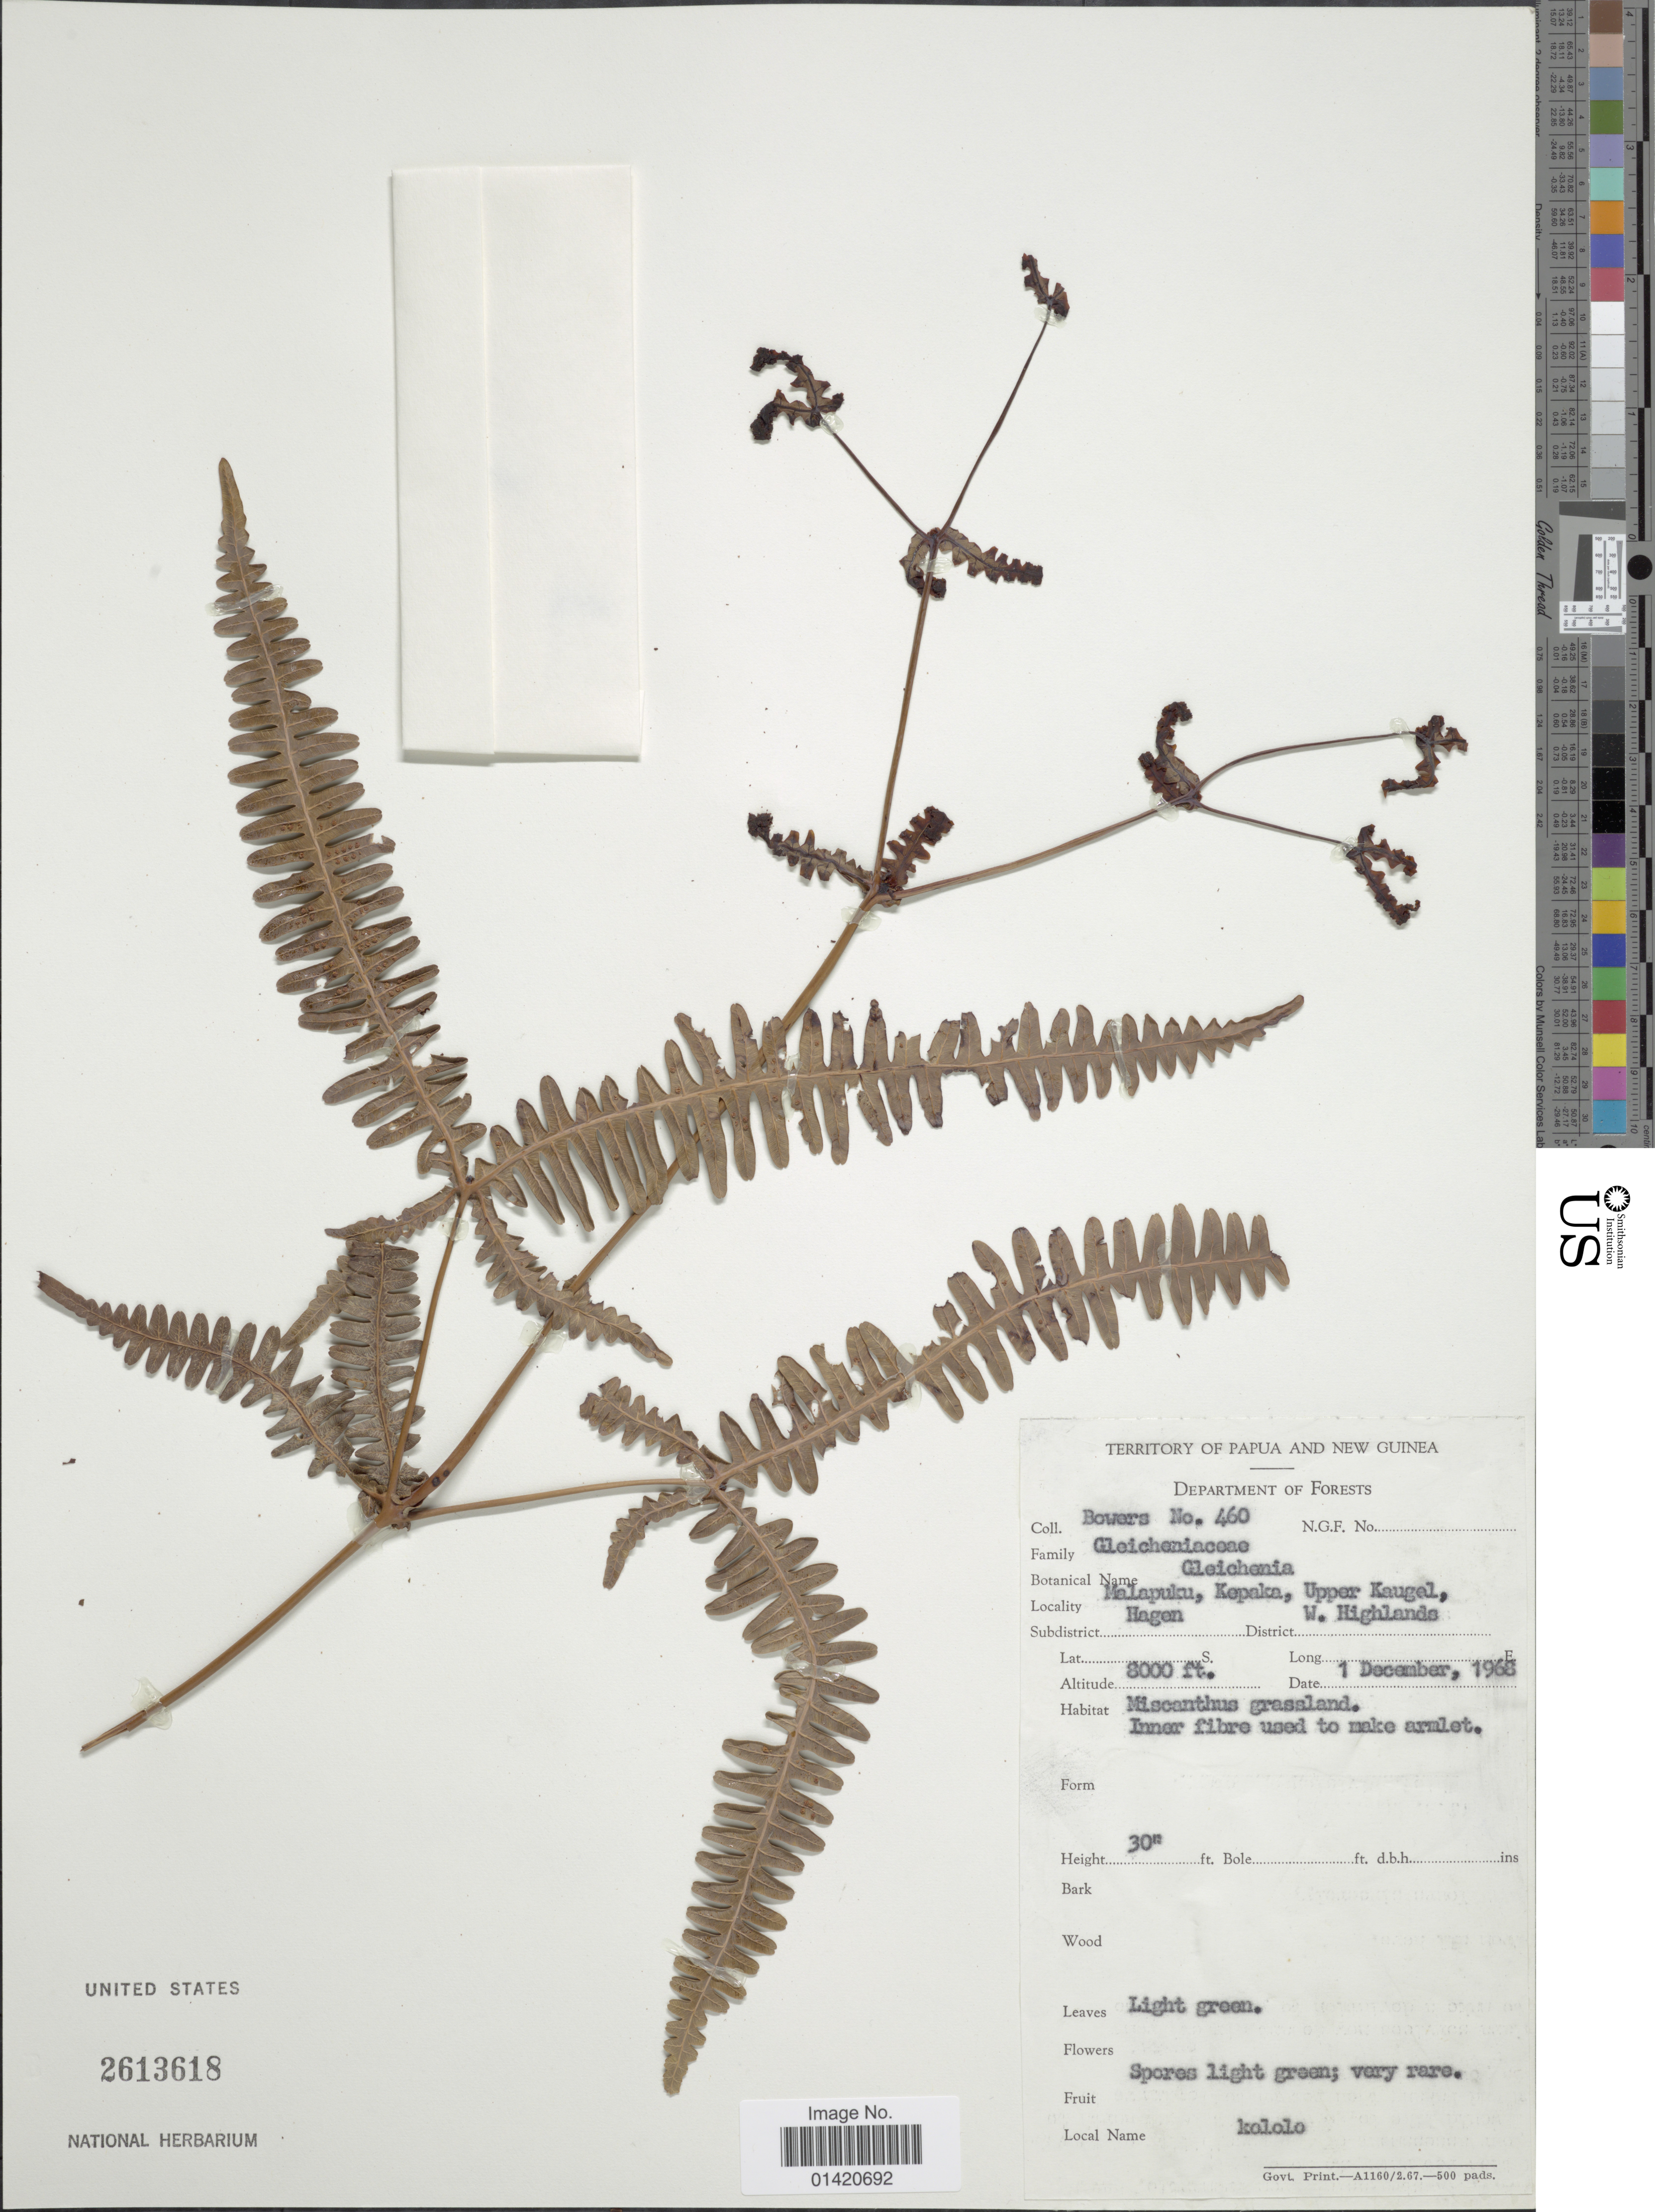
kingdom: Plantae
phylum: Tracheophyta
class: Polypodiopsida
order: Gleicheniales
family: Gleicheniaceae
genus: Dicranopteris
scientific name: Dicranopteris sp.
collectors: -. Bowers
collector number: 460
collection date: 1968-12-01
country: Papua New Guinea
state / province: Western Highlands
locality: Malapuku, kepaka, Upper Kaugal, Subdistrict Hagen, District W. Highlands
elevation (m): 2438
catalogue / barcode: US 2613618